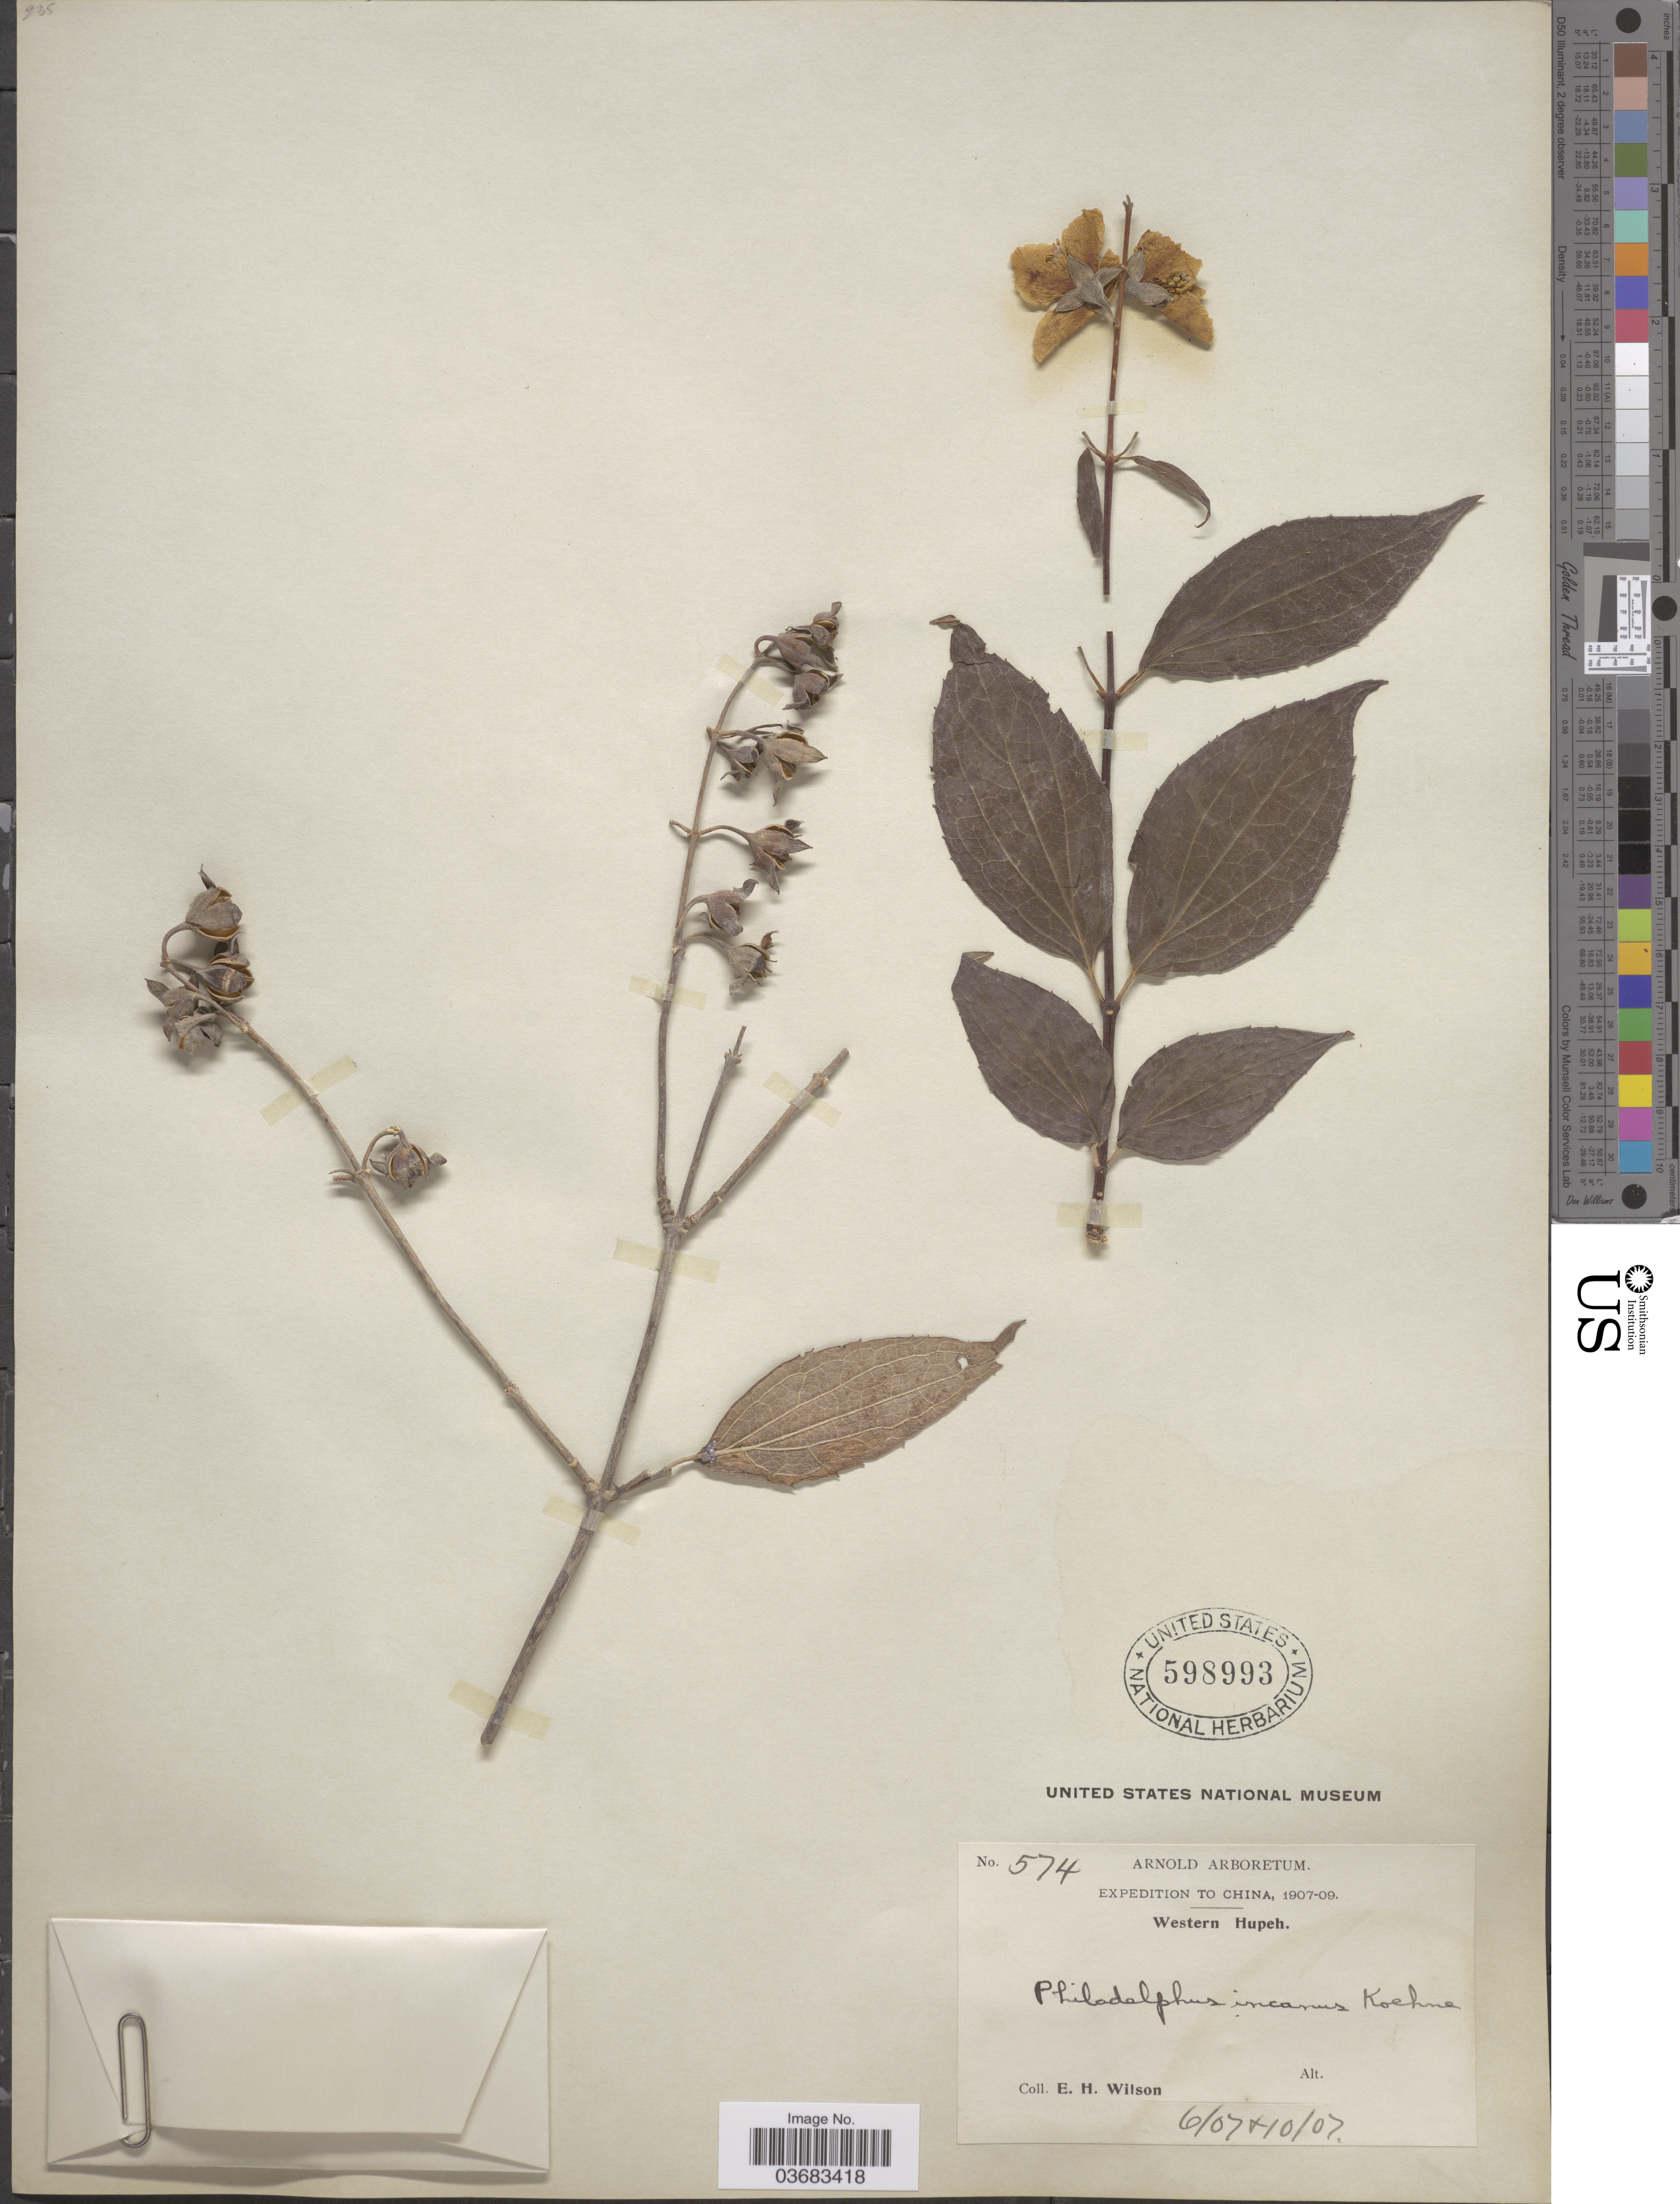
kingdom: Plantae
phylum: Tracheophyta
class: Magnoliopsida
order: Cornales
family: Hydrangeaceae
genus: Philadelphus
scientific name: Philadelphus incanus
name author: Koehne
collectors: E. Wilson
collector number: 574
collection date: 1907-06/1907-10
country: China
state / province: Hubei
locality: Expedition to China, 1907-09. Western Hupeh.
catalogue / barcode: US 598993